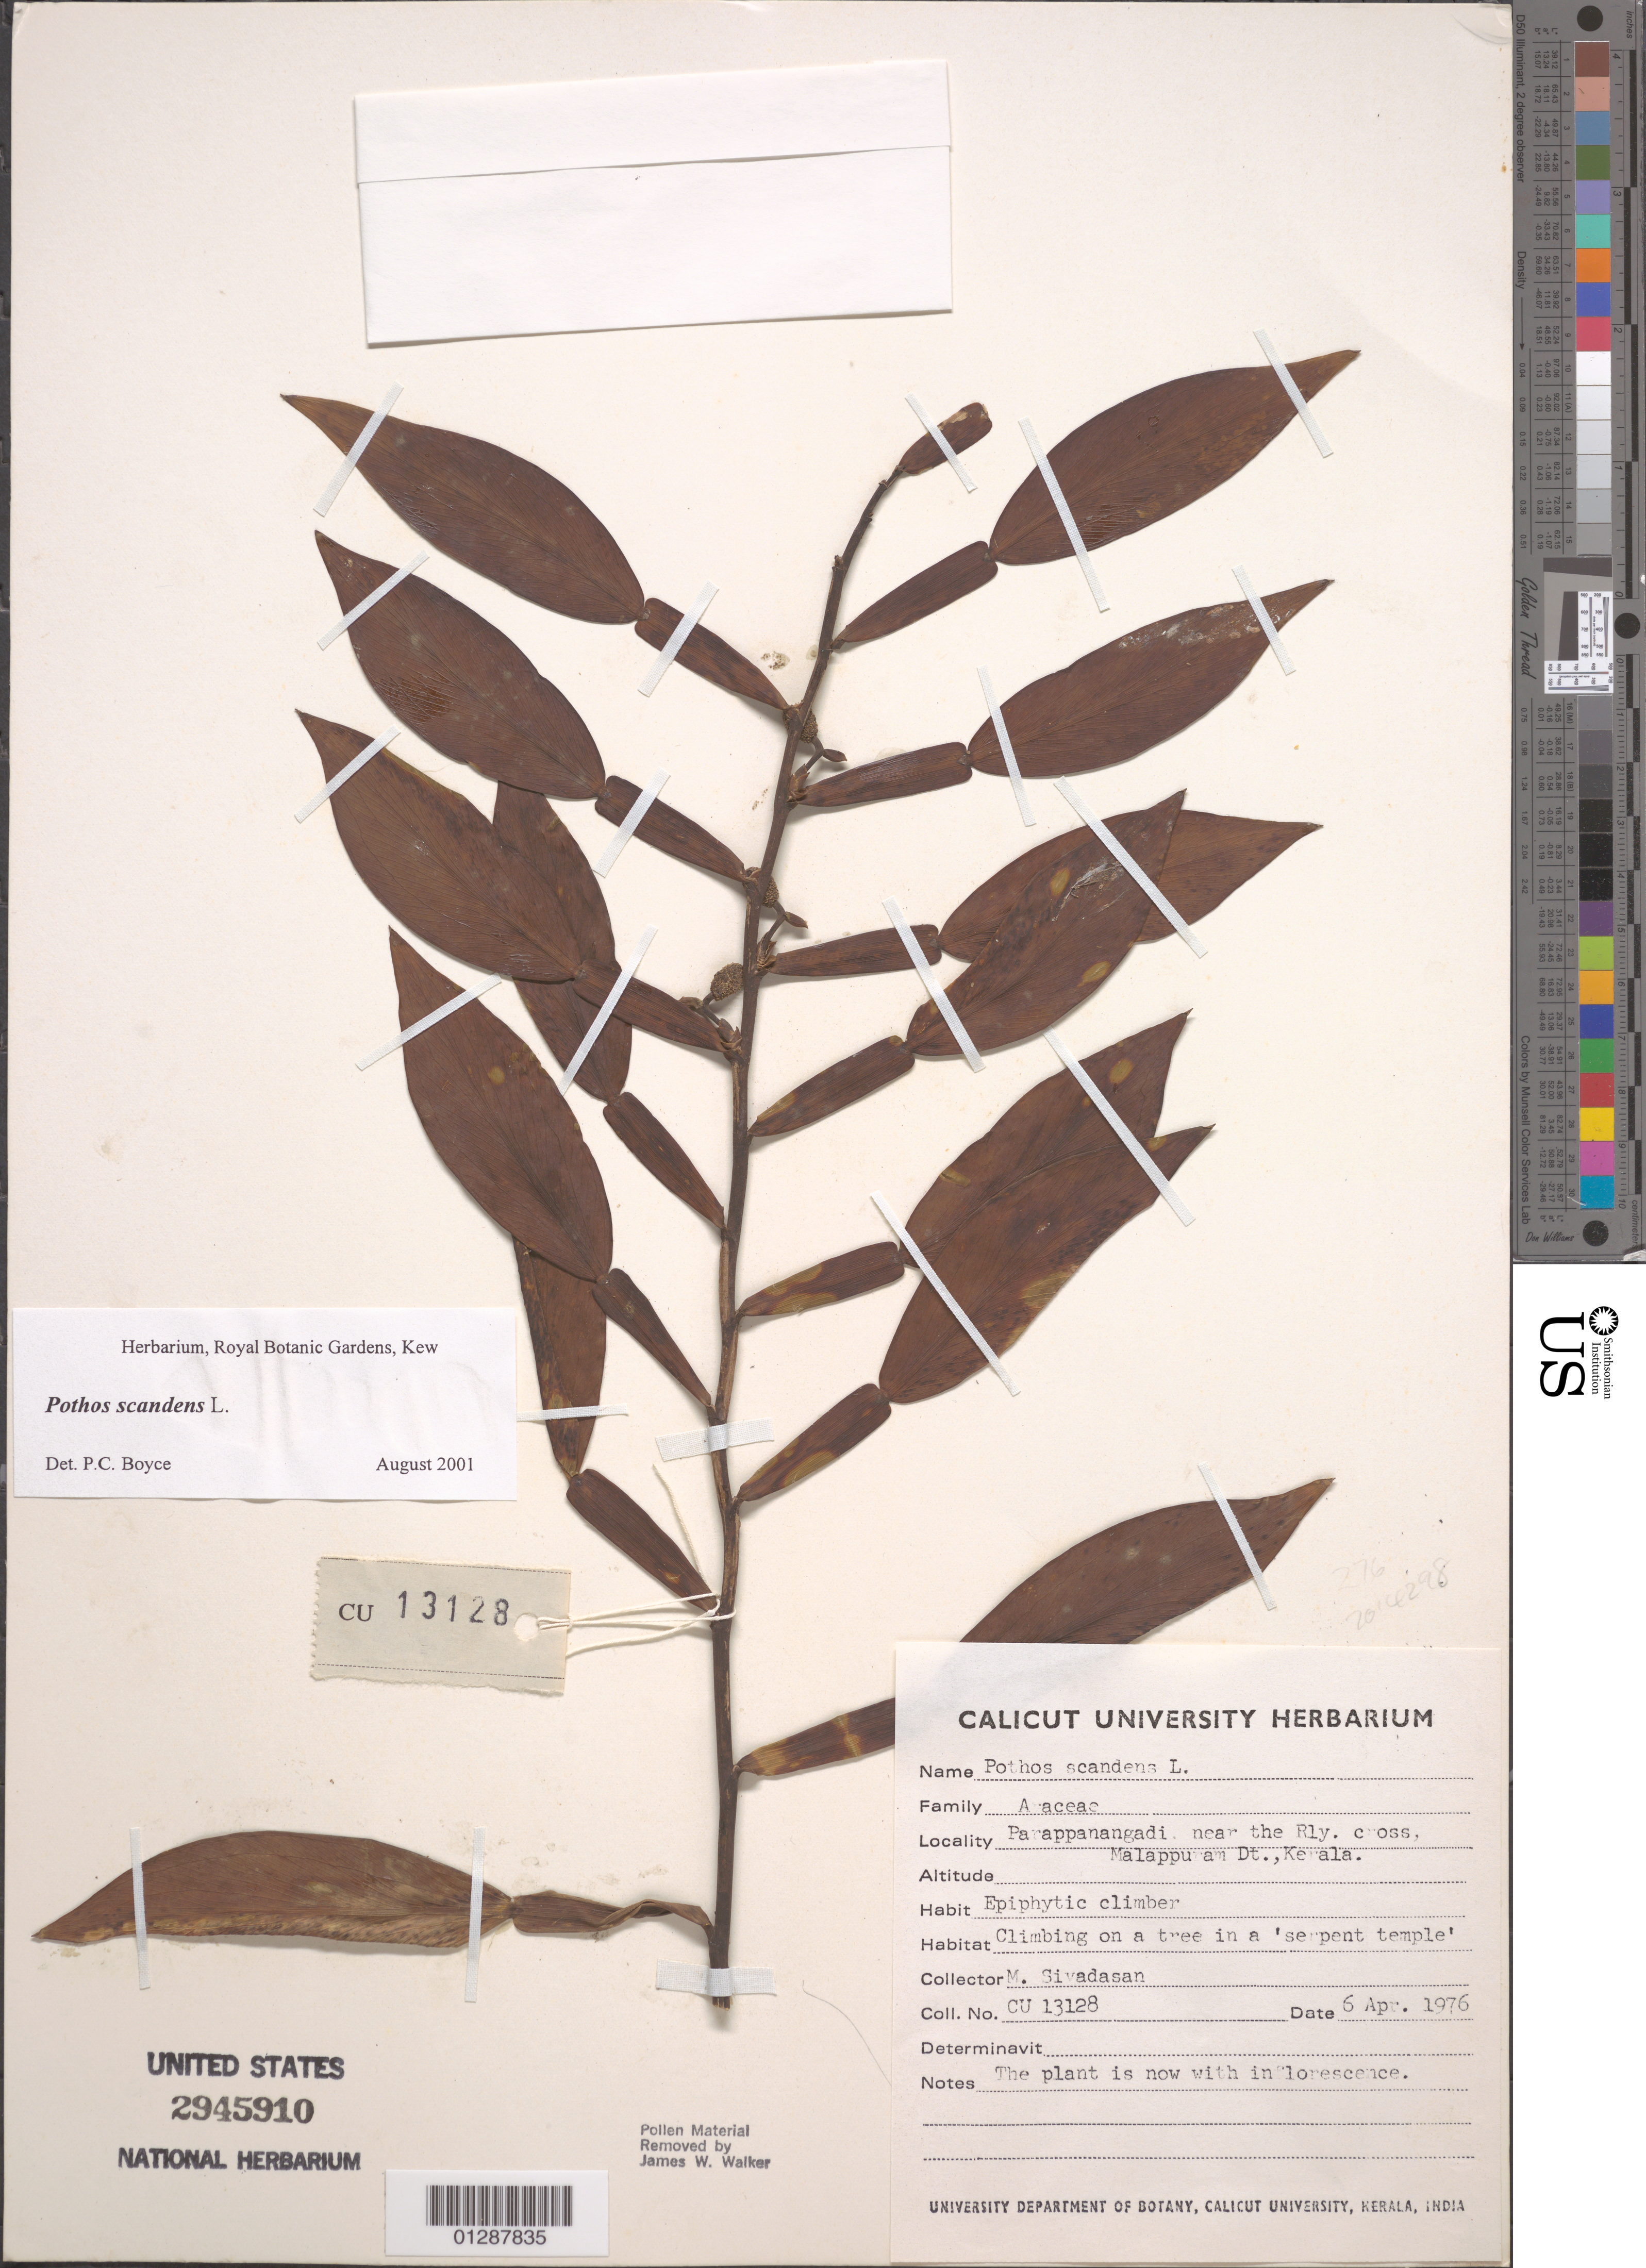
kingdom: Plantae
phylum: Tracheophyta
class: Liliopsida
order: Alismatales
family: Araceae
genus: Pothos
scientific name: Pothos scandens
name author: L.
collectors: M. Sivadasan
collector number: CU 13128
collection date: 1976-04-06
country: India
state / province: Kerala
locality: Parappanangadi, near the Rly. cross, Malappuram Dt. In a 'serpent temple'.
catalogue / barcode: US 2945910